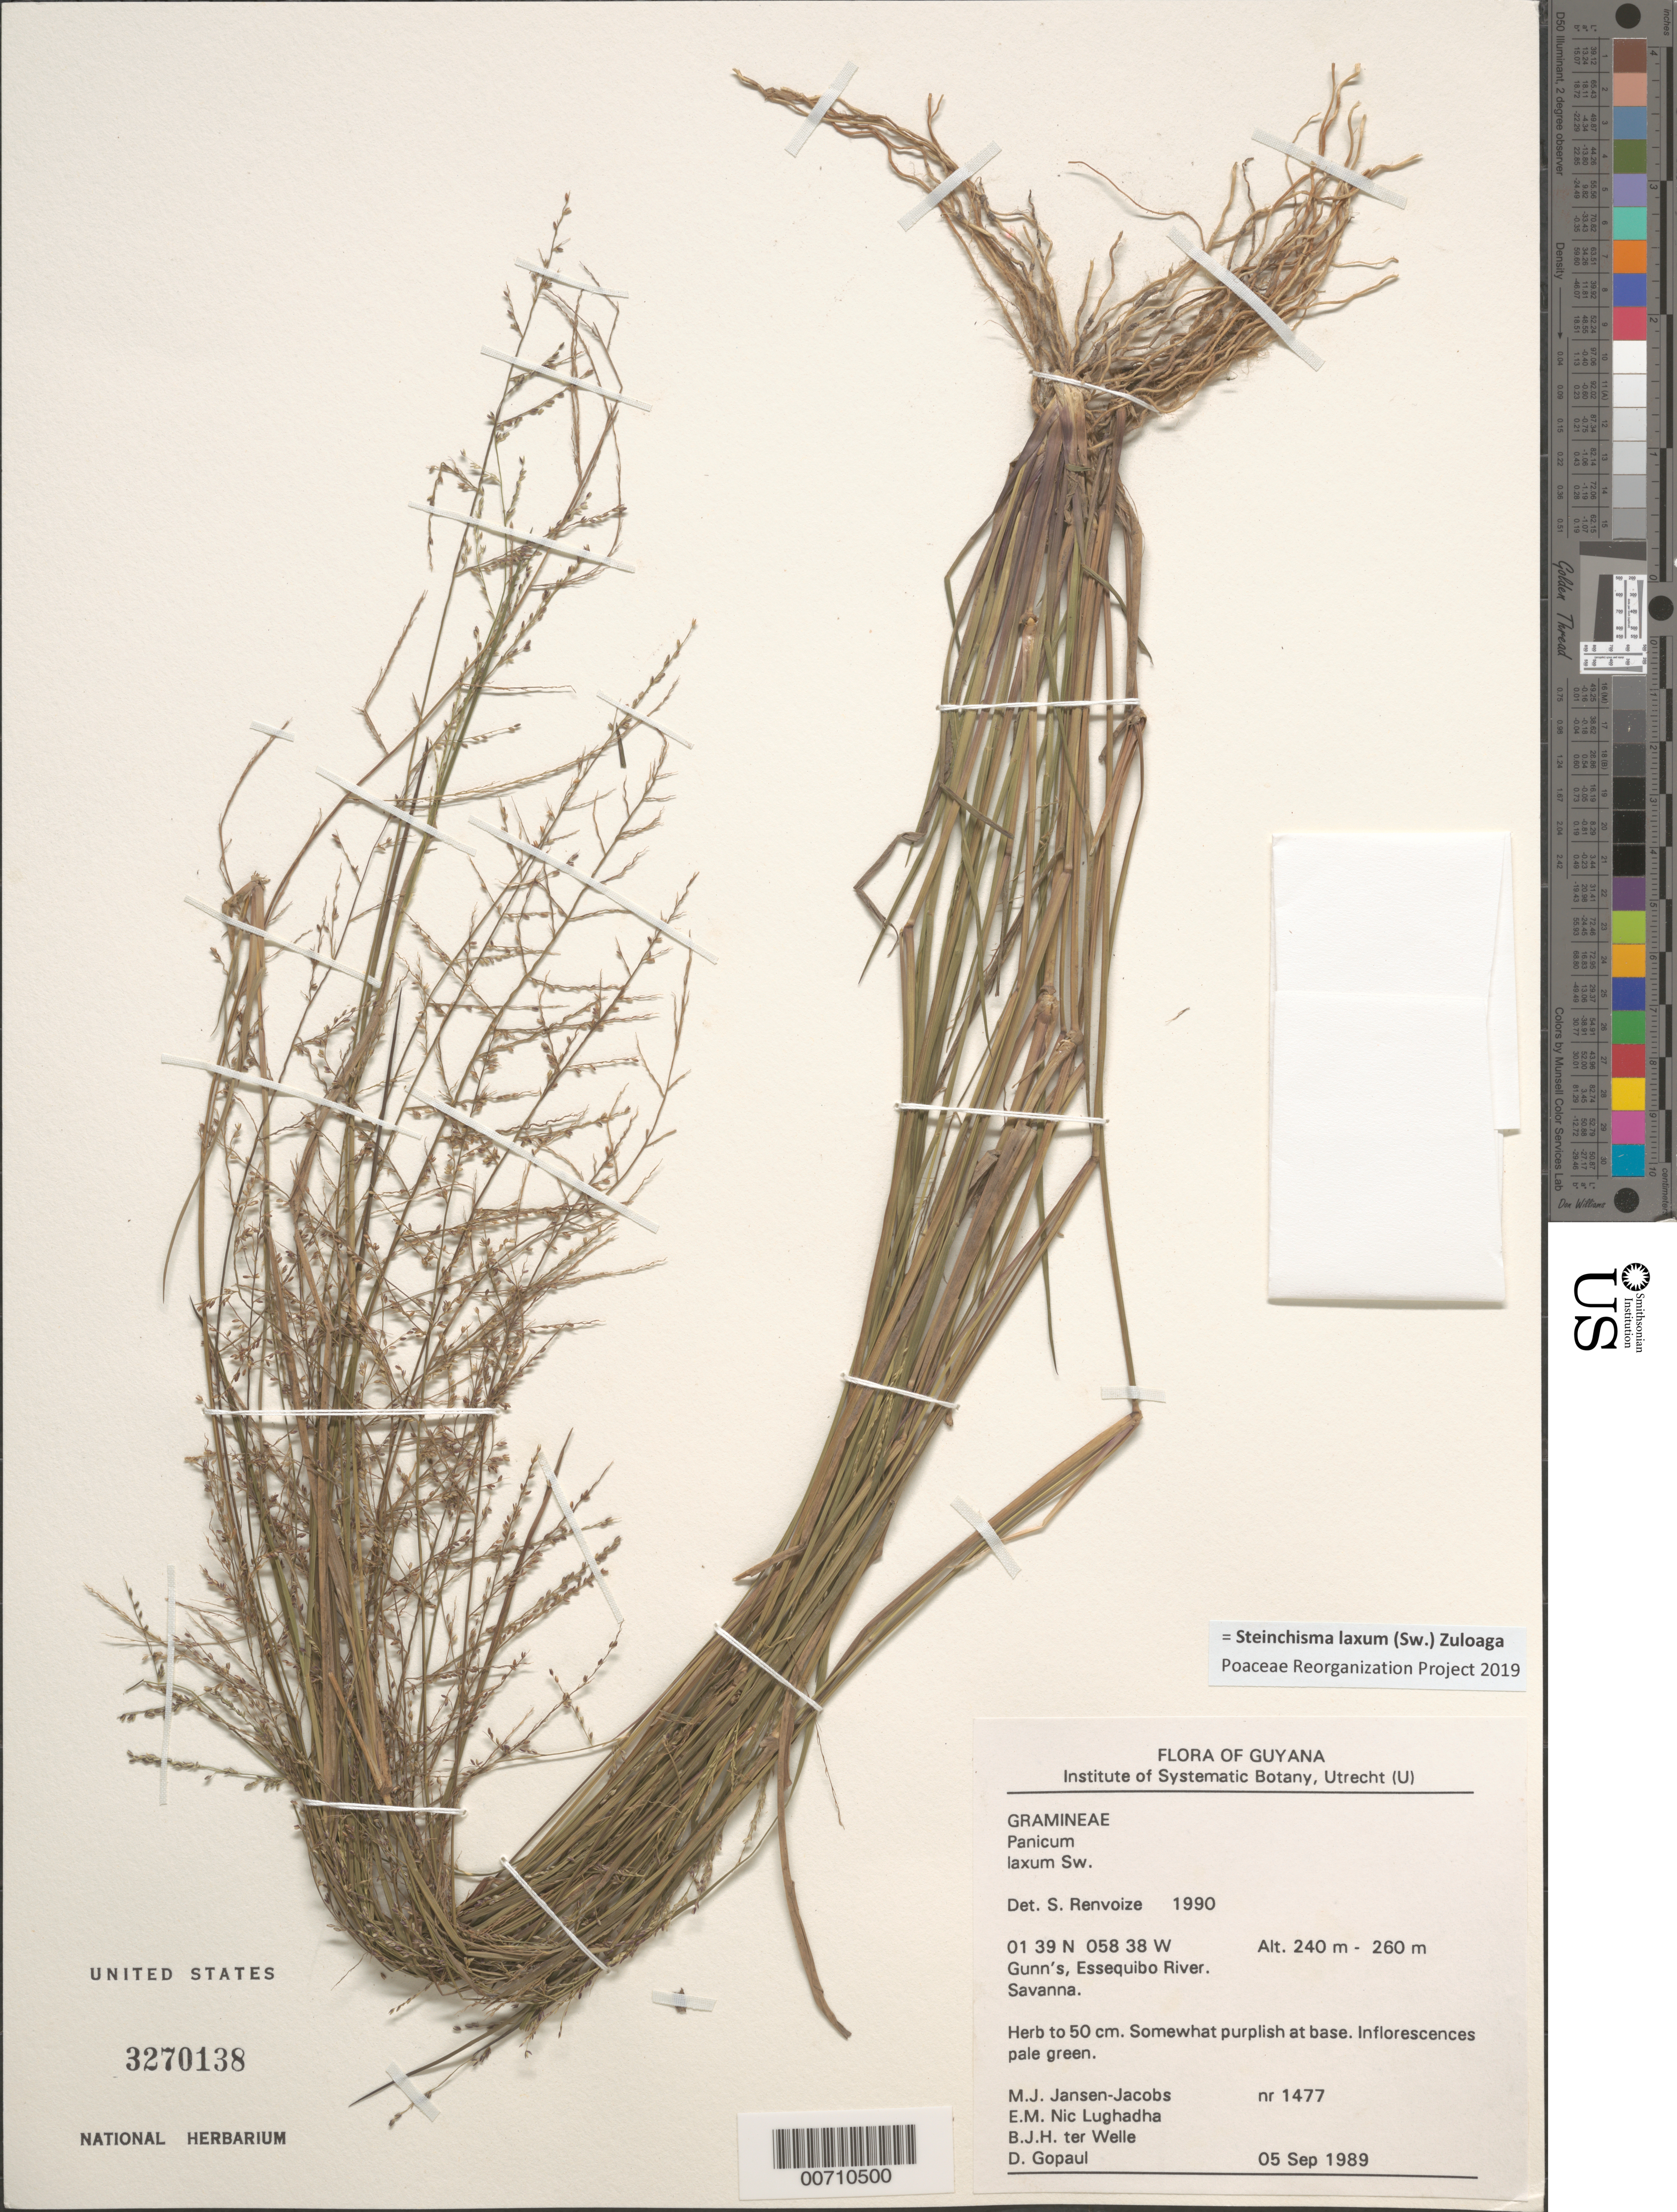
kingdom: Plantae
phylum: Tracheophyta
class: Liliopsida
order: Poales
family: Poaceae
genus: Panicum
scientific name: Panicum laxum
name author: Sw.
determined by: Renvoize, S. A.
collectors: M. J. Jansen-Jacobs, E. Nic Lughadha, B. Welle & D. Gopaul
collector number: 1477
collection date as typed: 5-Sep-89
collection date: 1989-09-05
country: Guyana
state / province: U. Takutu-U. Essequibo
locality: Gunn's, Essequibo River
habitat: Savanna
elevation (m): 240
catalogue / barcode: US 3270138